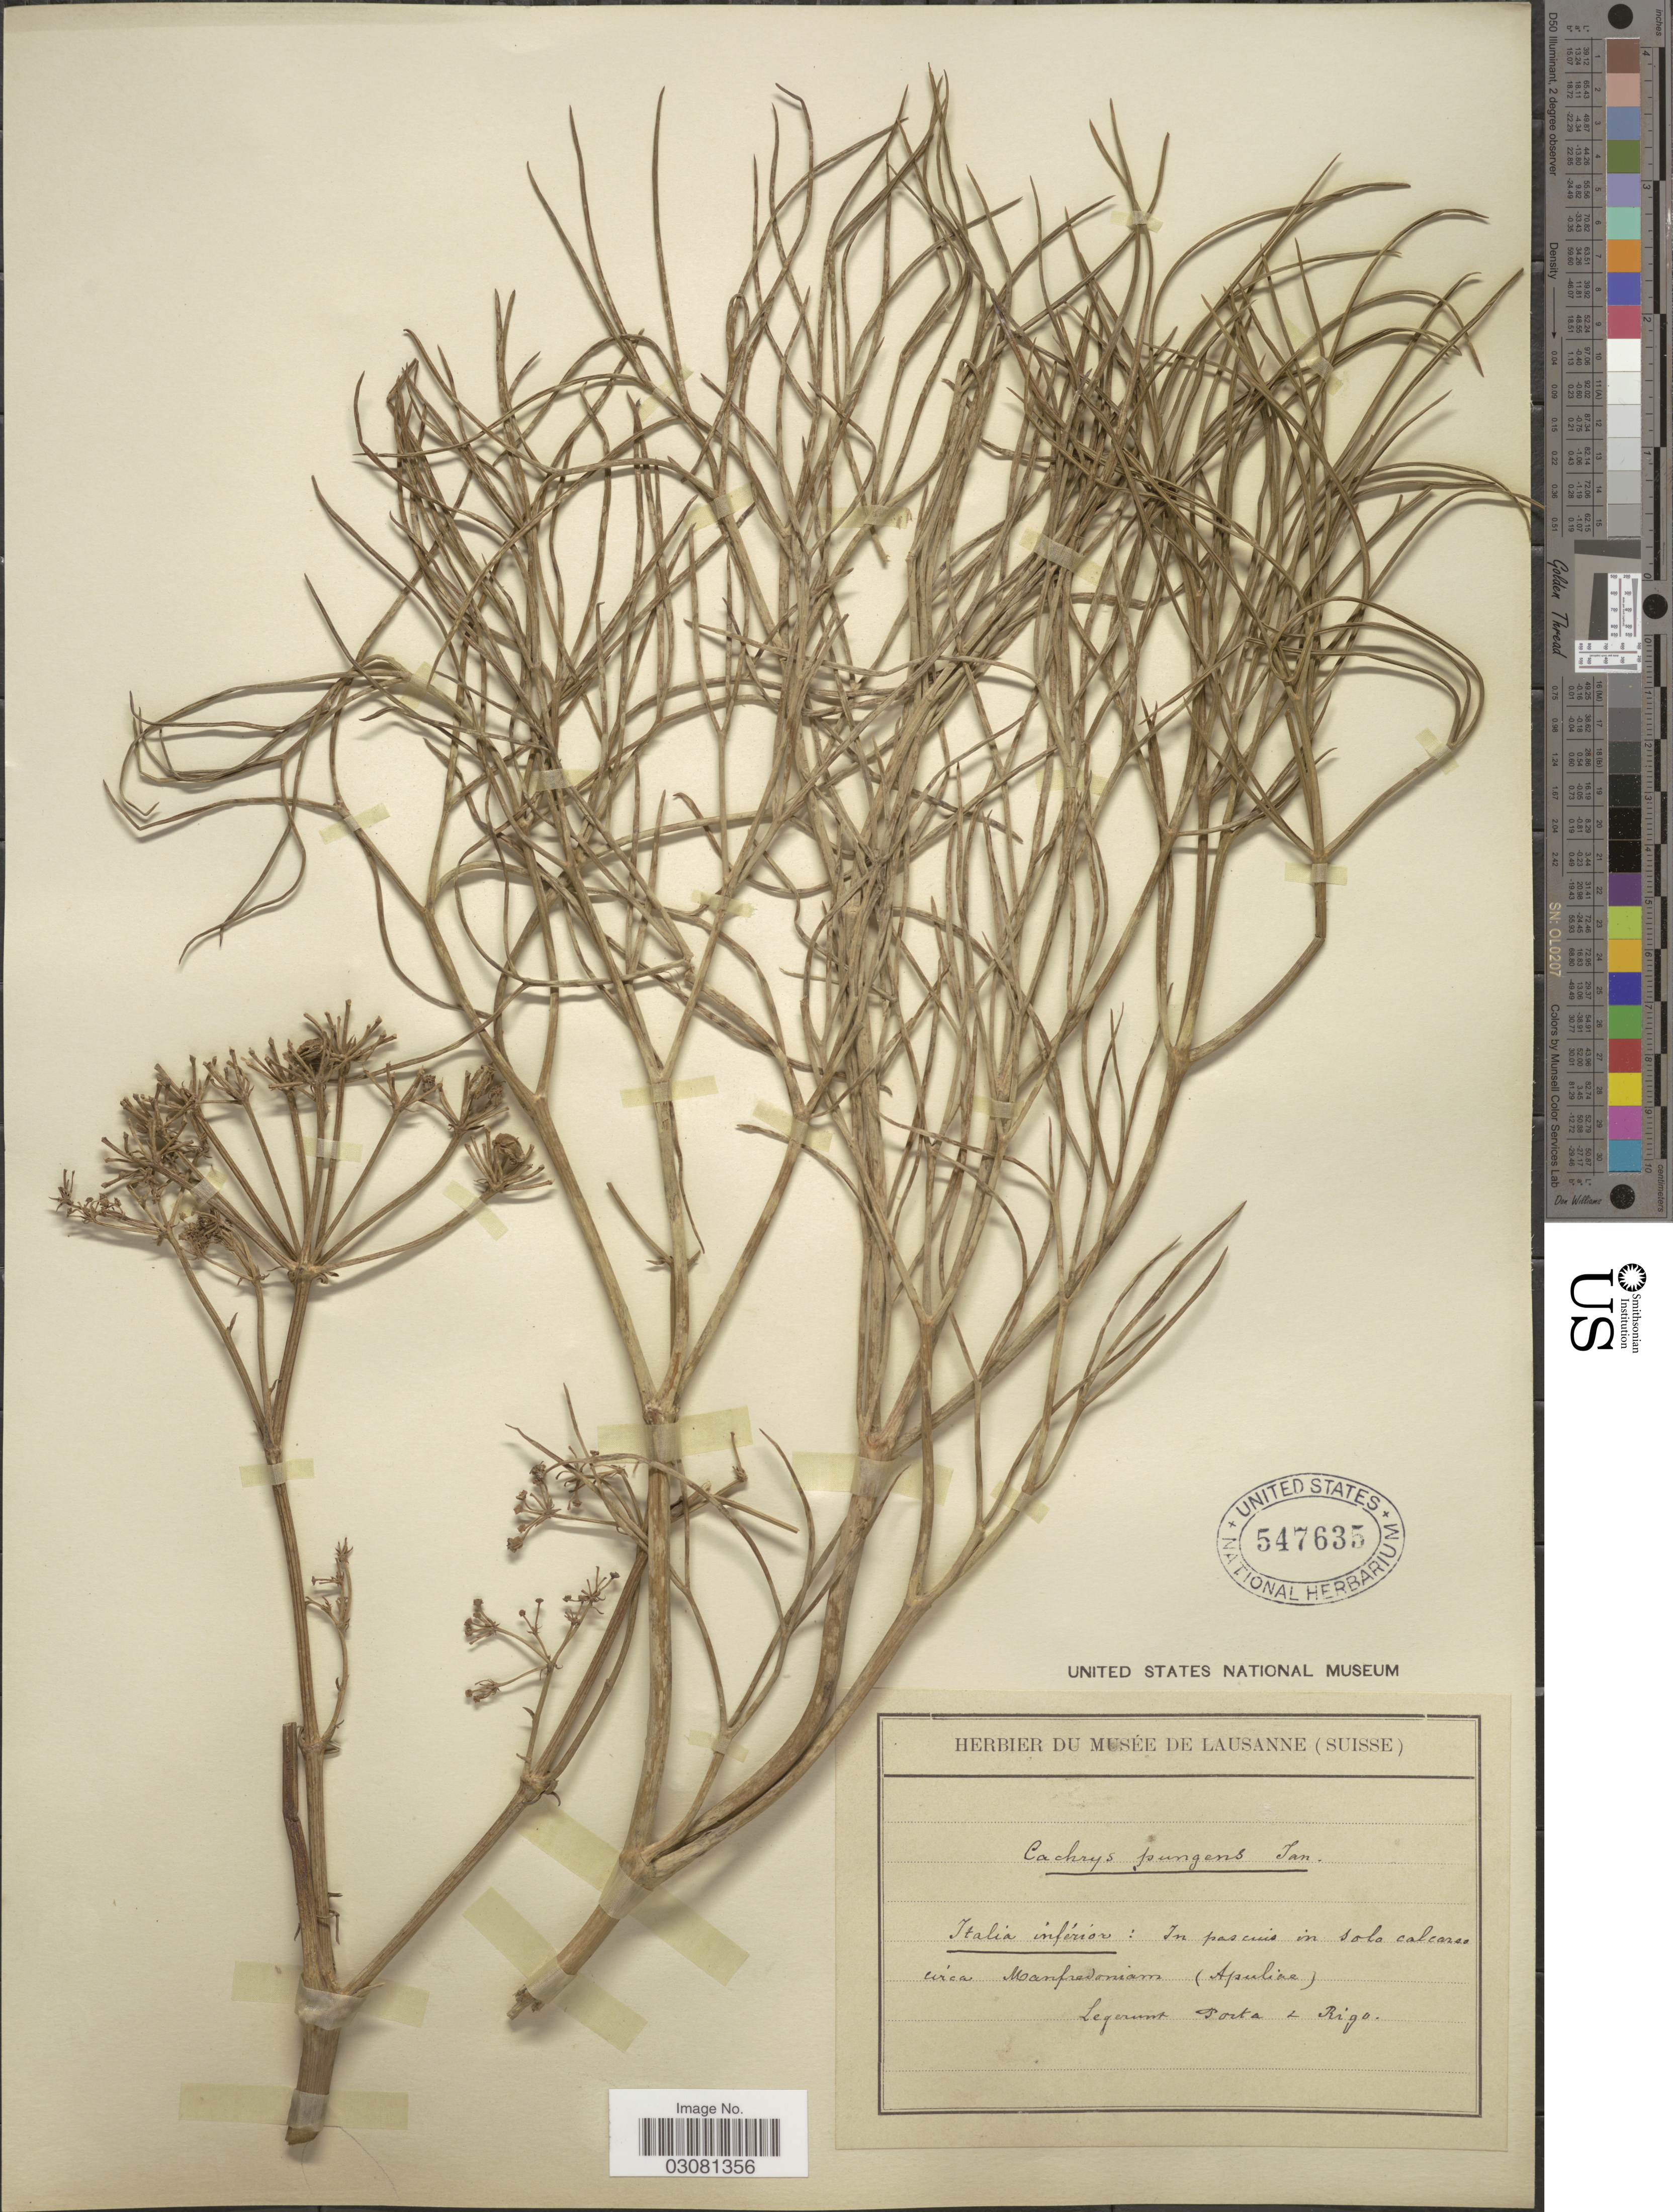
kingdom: Plantae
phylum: Tracheophyta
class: Magnoliopsida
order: Apiales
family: Apiaceae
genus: Hippomarathrum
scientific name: Hippomarathrum pungens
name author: (Jan ex Guss.) Boiss. ex Pomel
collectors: -- Porta & -- Rigo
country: Italy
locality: Italia inférior: In pascuis in solo calcares circa Manfredoniam (Apuliae).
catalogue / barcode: US 547635